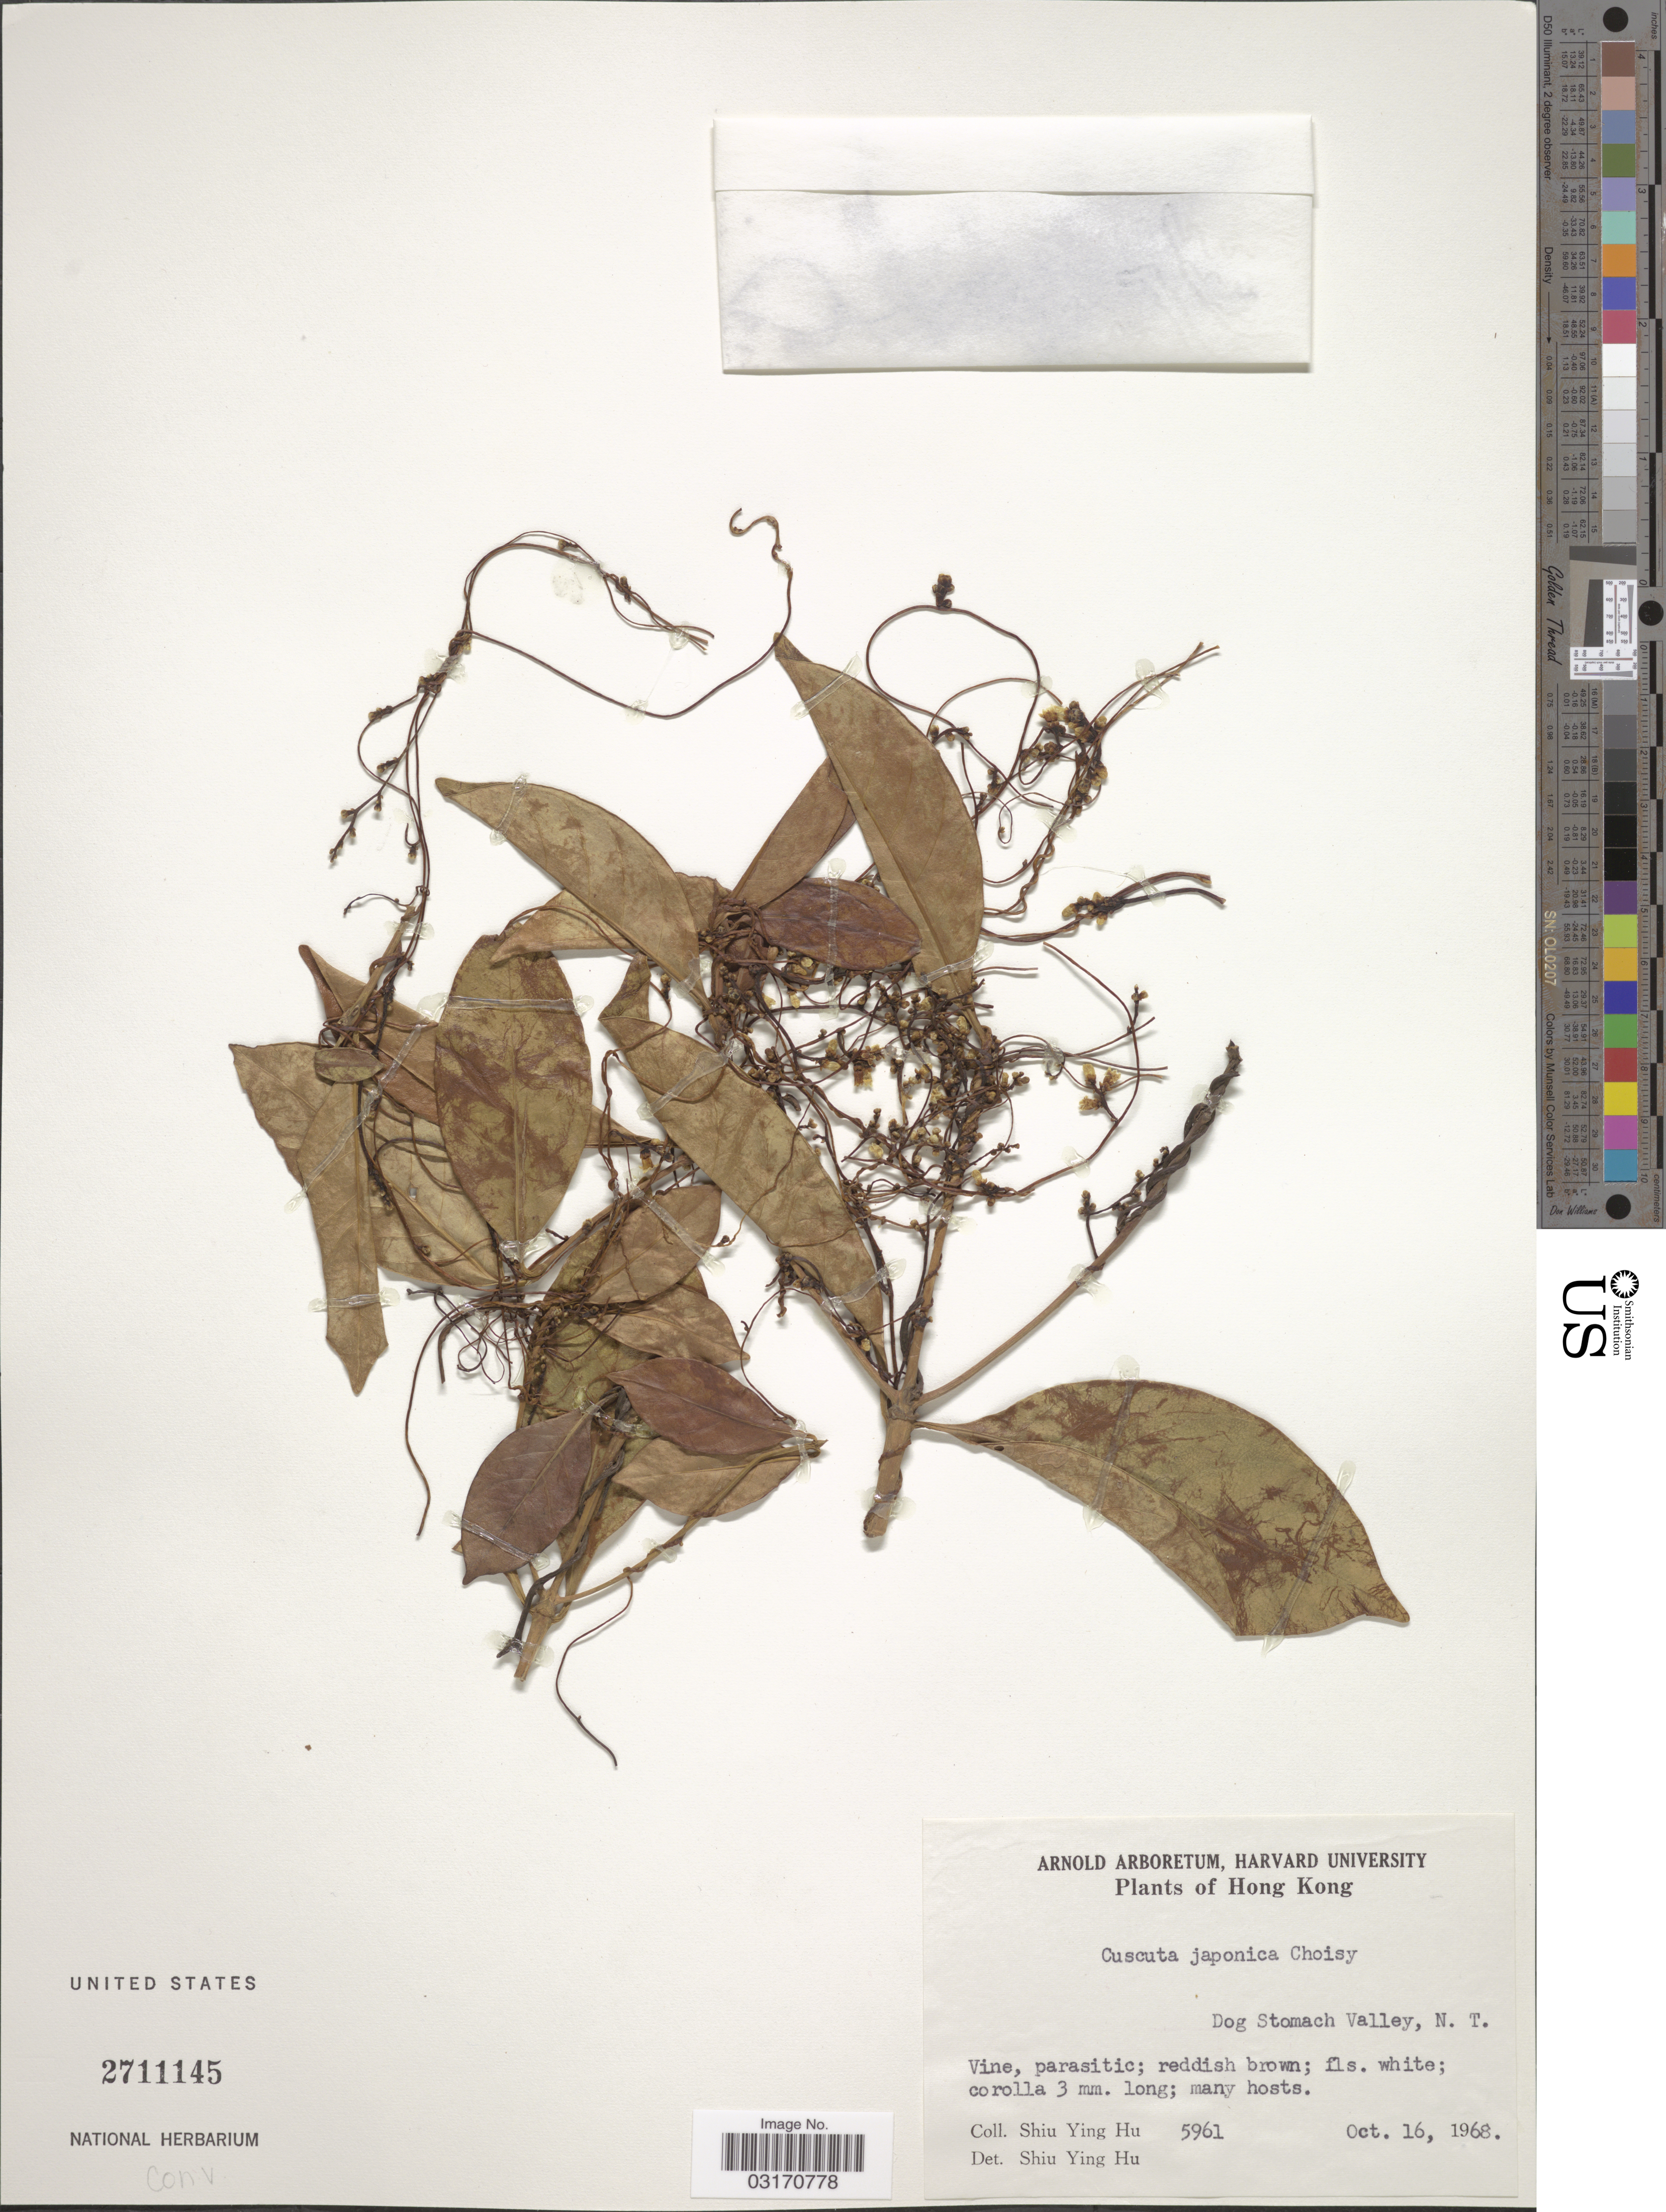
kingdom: Plantae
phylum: Tracheophyta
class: Magnoliopsida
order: Solanales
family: Convolvulaceae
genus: Cuscuta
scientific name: Cuscuta japonica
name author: Choisy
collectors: S. Y. Hu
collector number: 5961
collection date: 1968-10-16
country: China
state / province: Hong Kong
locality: Dog Stomach Village, N. T.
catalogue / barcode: US 2711145